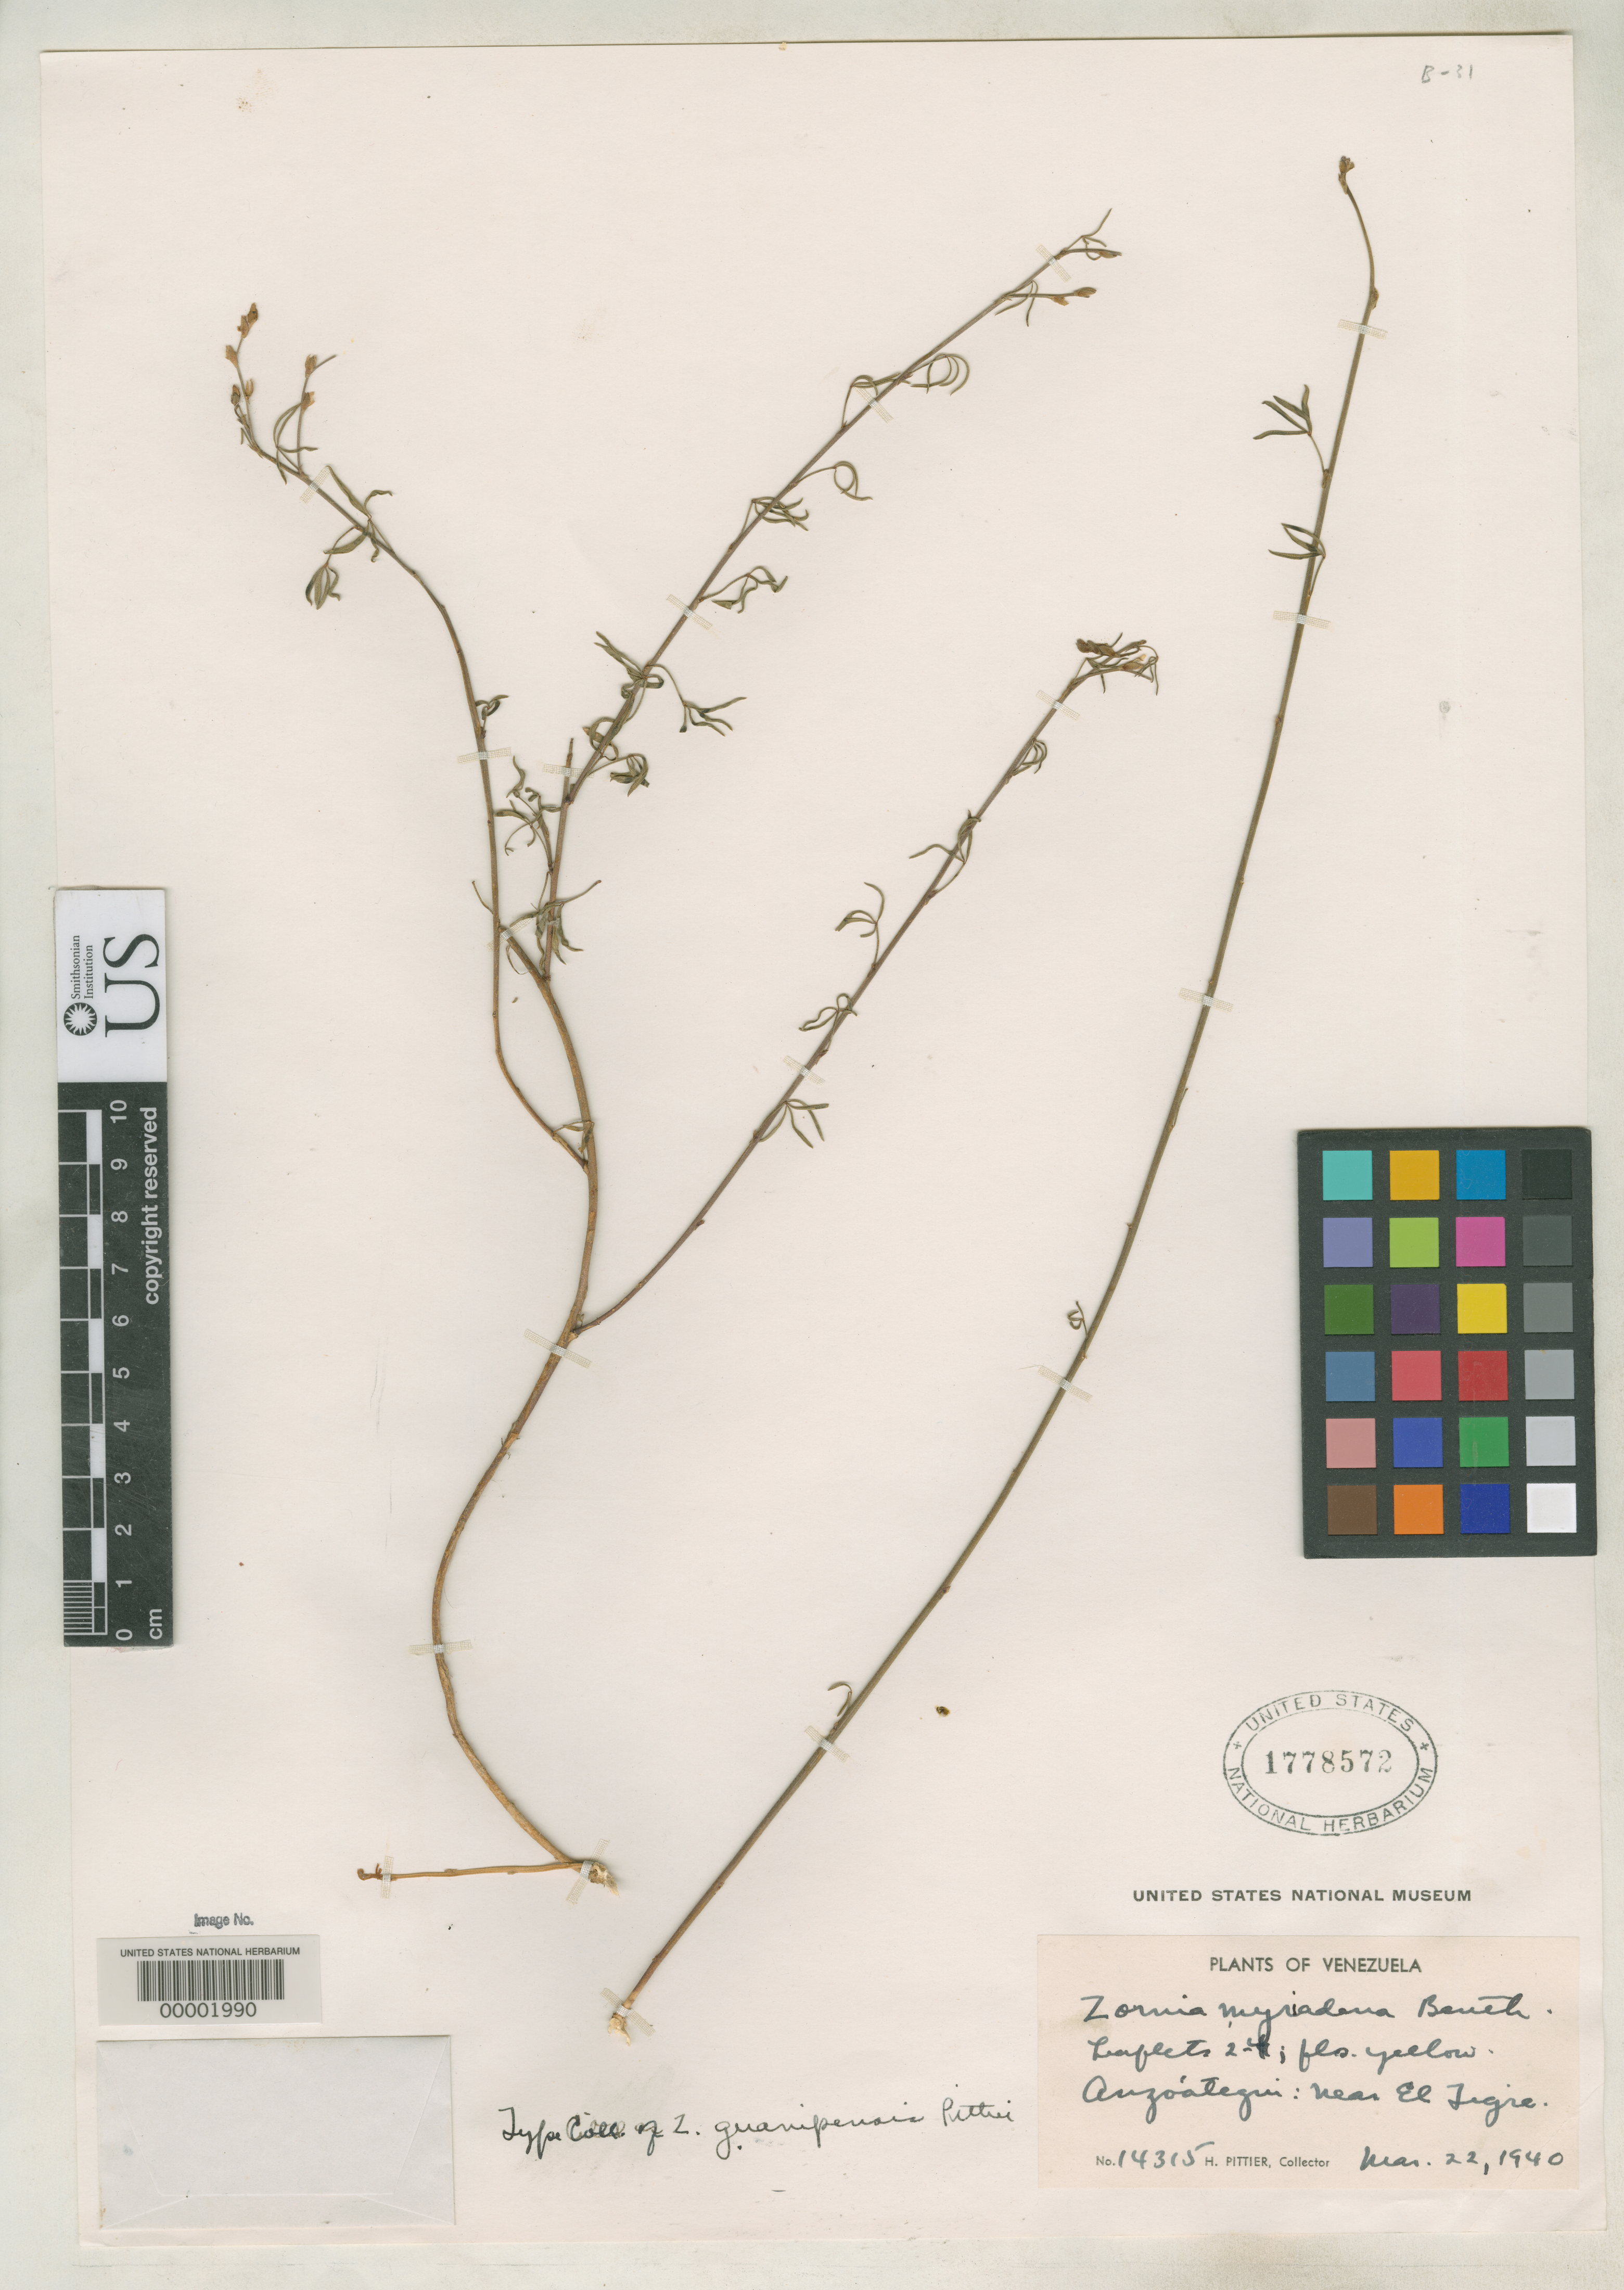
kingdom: Plantae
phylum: Tracheophyta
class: Magnoliopsida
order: Fabales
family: Fabaceae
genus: Zornia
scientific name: Zornia guanipensis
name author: Pittier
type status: Type Collection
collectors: H. F. Pittier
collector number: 14315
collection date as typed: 22 Mar 1940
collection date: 1940-03-22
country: Venezuela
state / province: Anzoategui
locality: Near El Tigre.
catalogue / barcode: US 1778572